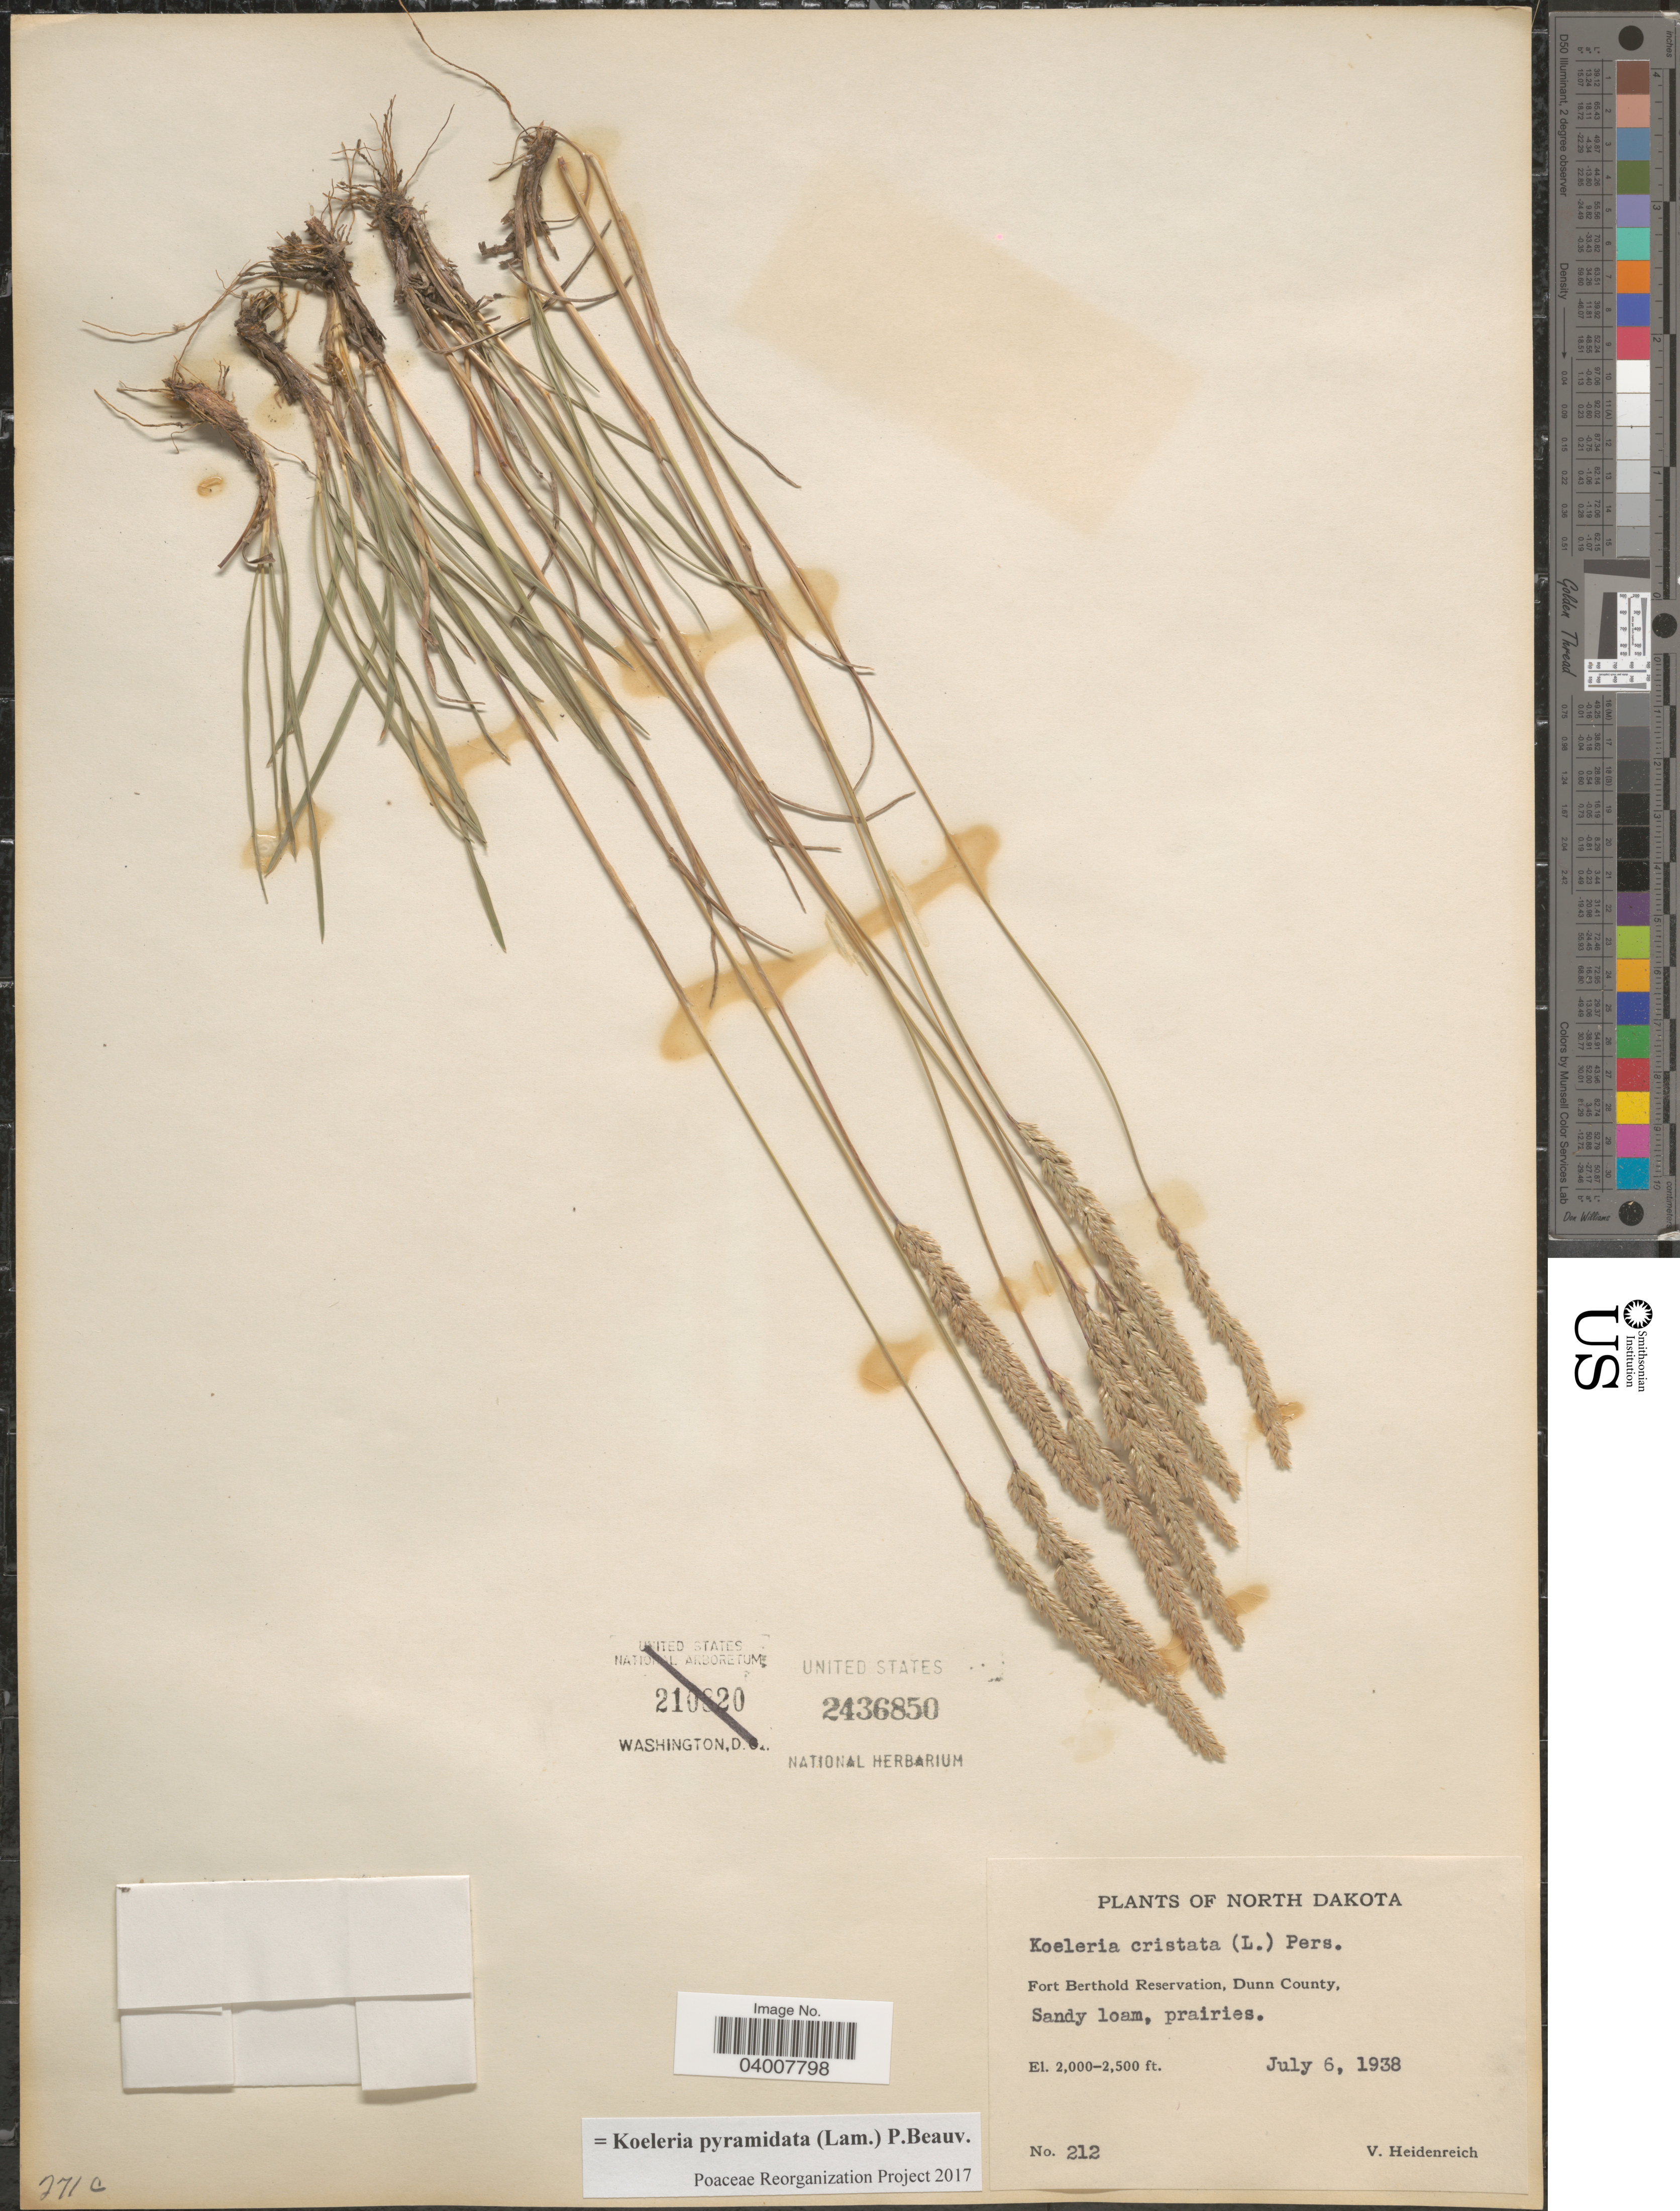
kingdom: Plantae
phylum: Tracheophyta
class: Liliopsida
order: Poales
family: Poaceae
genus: Koeleria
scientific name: Koeleria pyramidata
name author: (Lam.) P. Beauv.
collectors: V. Heidenreich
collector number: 212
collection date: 1938-07-06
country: United States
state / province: North Dakota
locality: Fort Berthold Reservation, Dunn County.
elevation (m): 610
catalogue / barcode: US 2436850